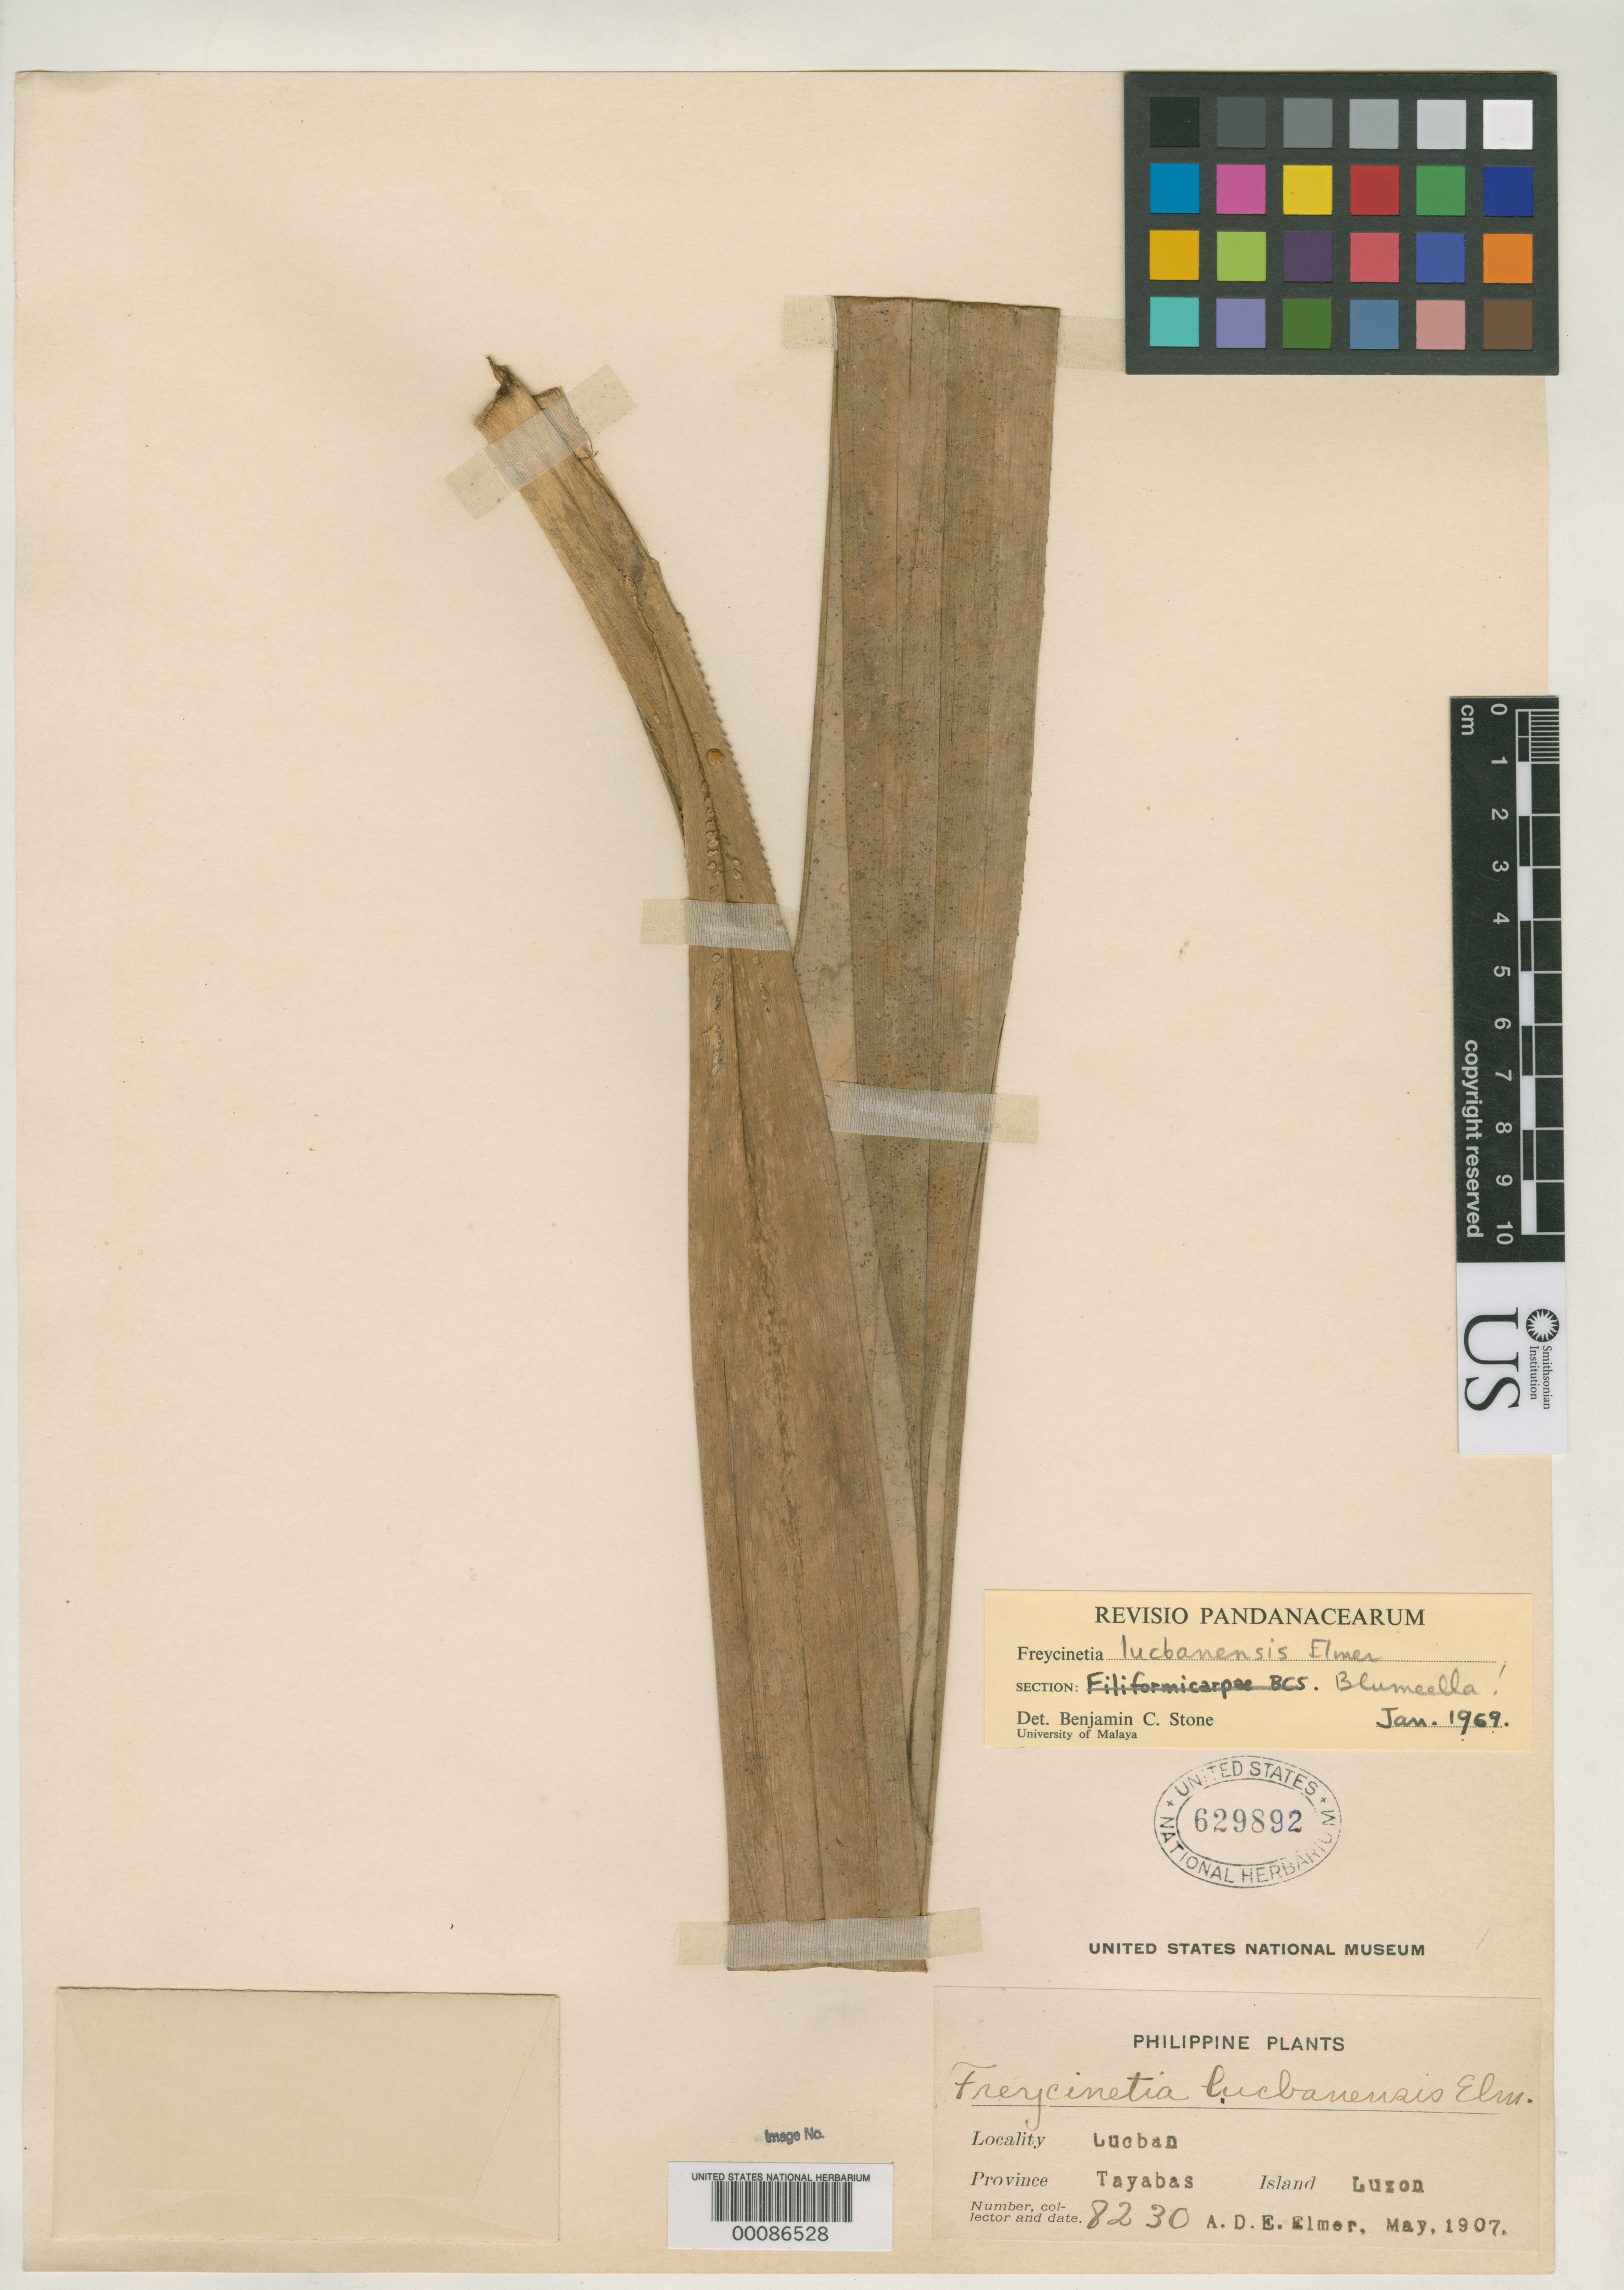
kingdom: Plantae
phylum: Tracheophyta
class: Liliopsida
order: Pandanales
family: Pandanaceae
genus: Freycinetia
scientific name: Freycinetia lucbanensis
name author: Elmer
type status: Isotype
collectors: A. D. E. Elmer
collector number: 8230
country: Philippines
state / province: Calabarzon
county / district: Quezon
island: Luzon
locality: Lucban, Province of Tayabas, Luzon.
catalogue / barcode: US 629892